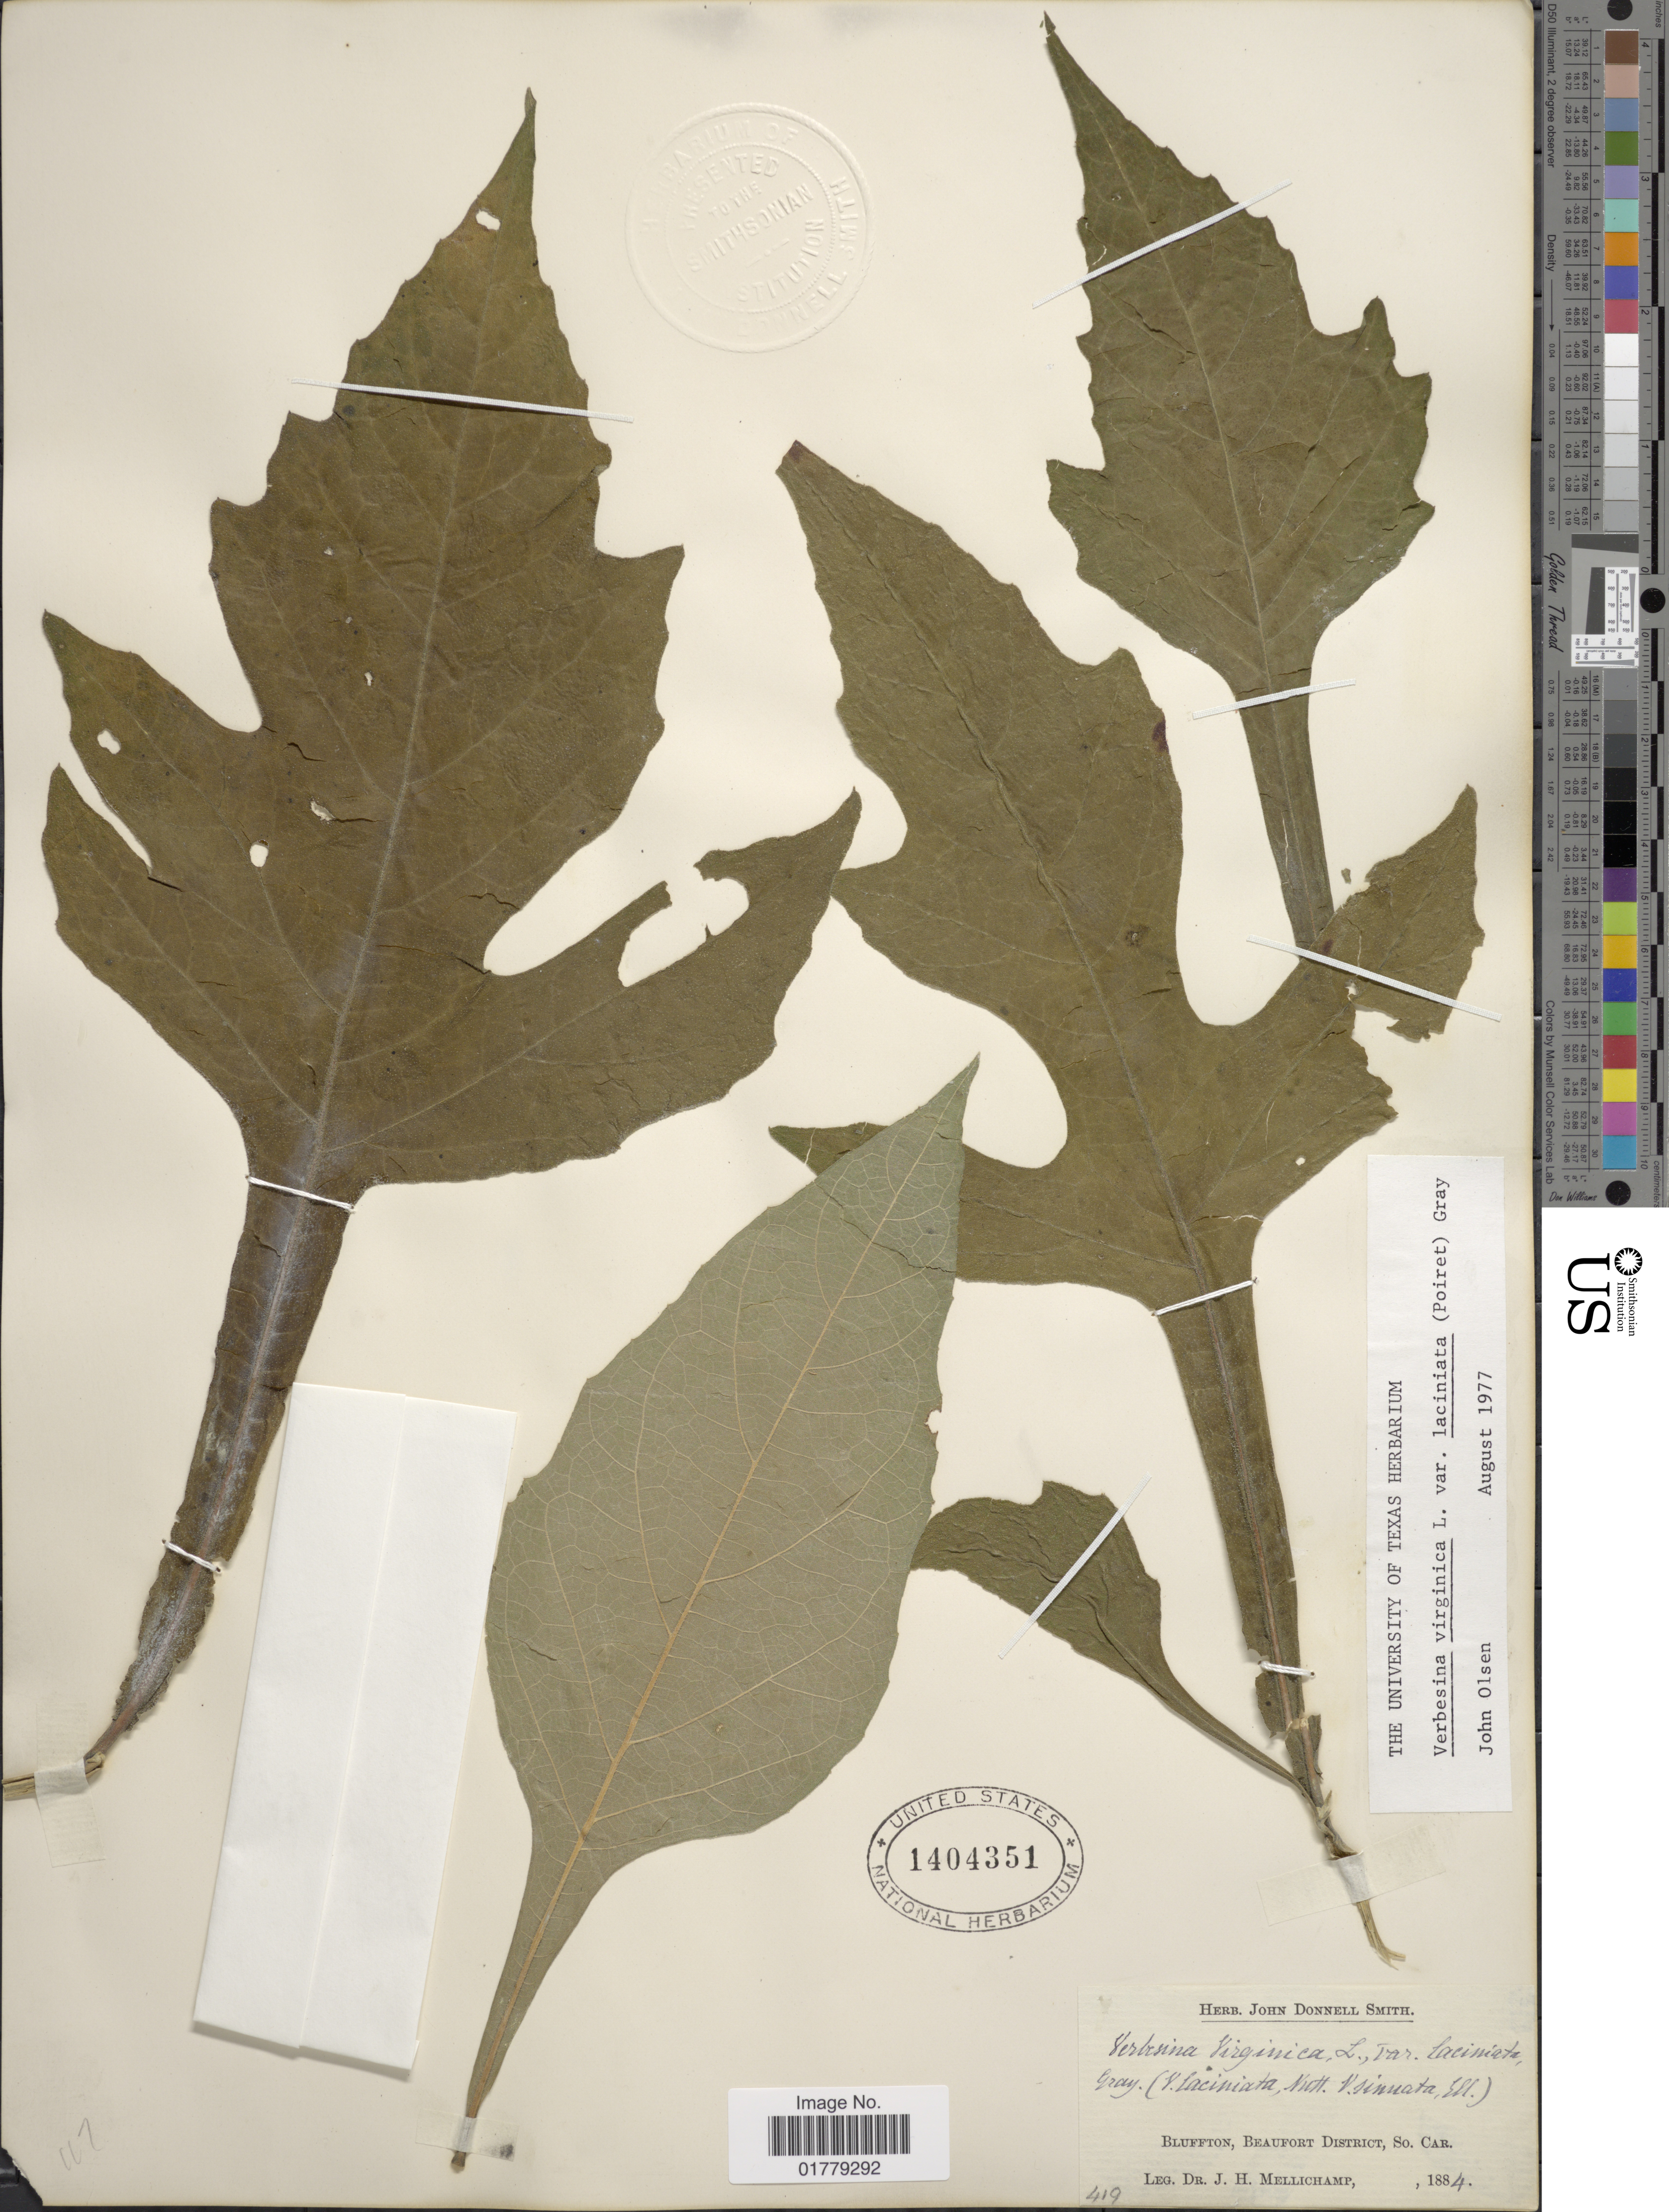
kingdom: Plantae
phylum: Tracheophyta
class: Magnoliopsida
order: Asterales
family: Asteraceae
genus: Verbesina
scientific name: Verbesina virginica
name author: L.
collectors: J. H. Mellichamp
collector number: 419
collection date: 1884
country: United States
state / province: South Carolina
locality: Bluffton, Beaufort District, So. Car.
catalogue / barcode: US 1404351